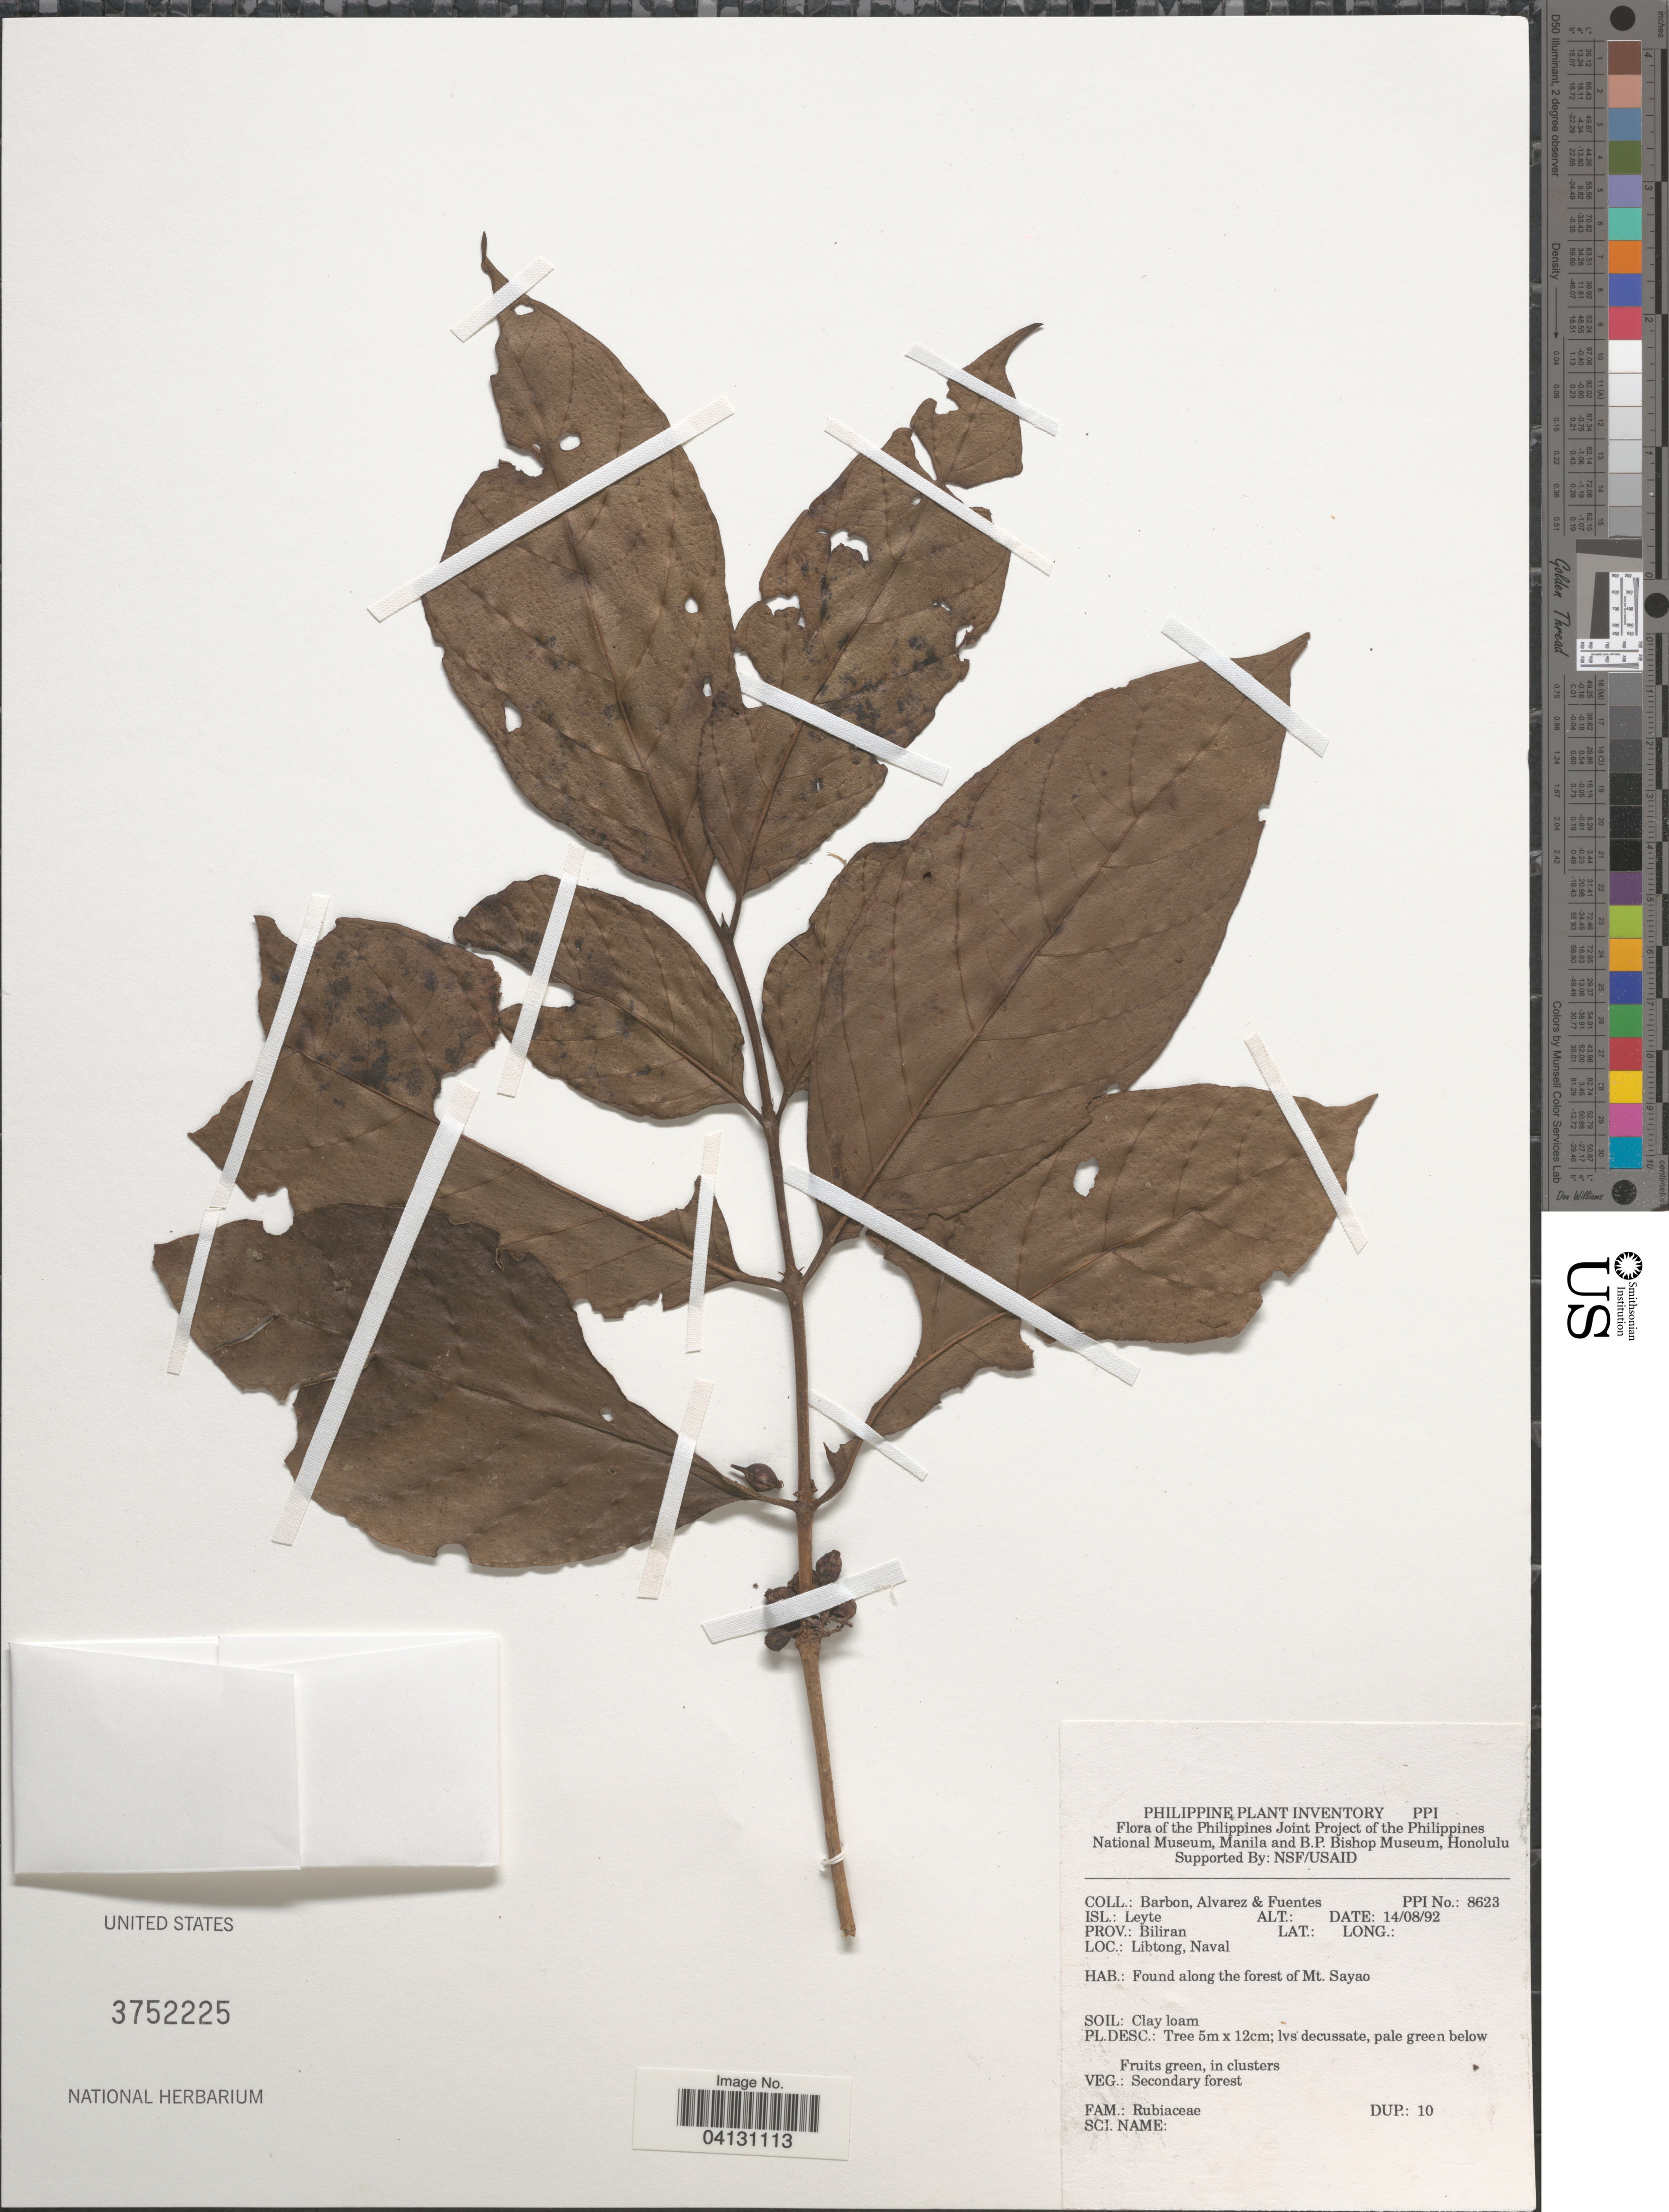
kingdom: Plantae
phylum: Tracheophyta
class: Magnoliopsida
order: Gentianales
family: Rubiaceae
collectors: Barbon, -- Alvarez & -. Fuentes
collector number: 8623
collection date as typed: Transcribed d/m/y: 14/8/92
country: Philippines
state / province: Eastern Visayas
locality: The Philippines Joint Project of the Philippines National Museum, Manila and B.P. Bishop Museum, Honolulu. Isl.: Leyte. Prov.: Biliran. Libtong, Naval. Along the forest of Mt. Sayao.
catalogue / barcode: US 3752225